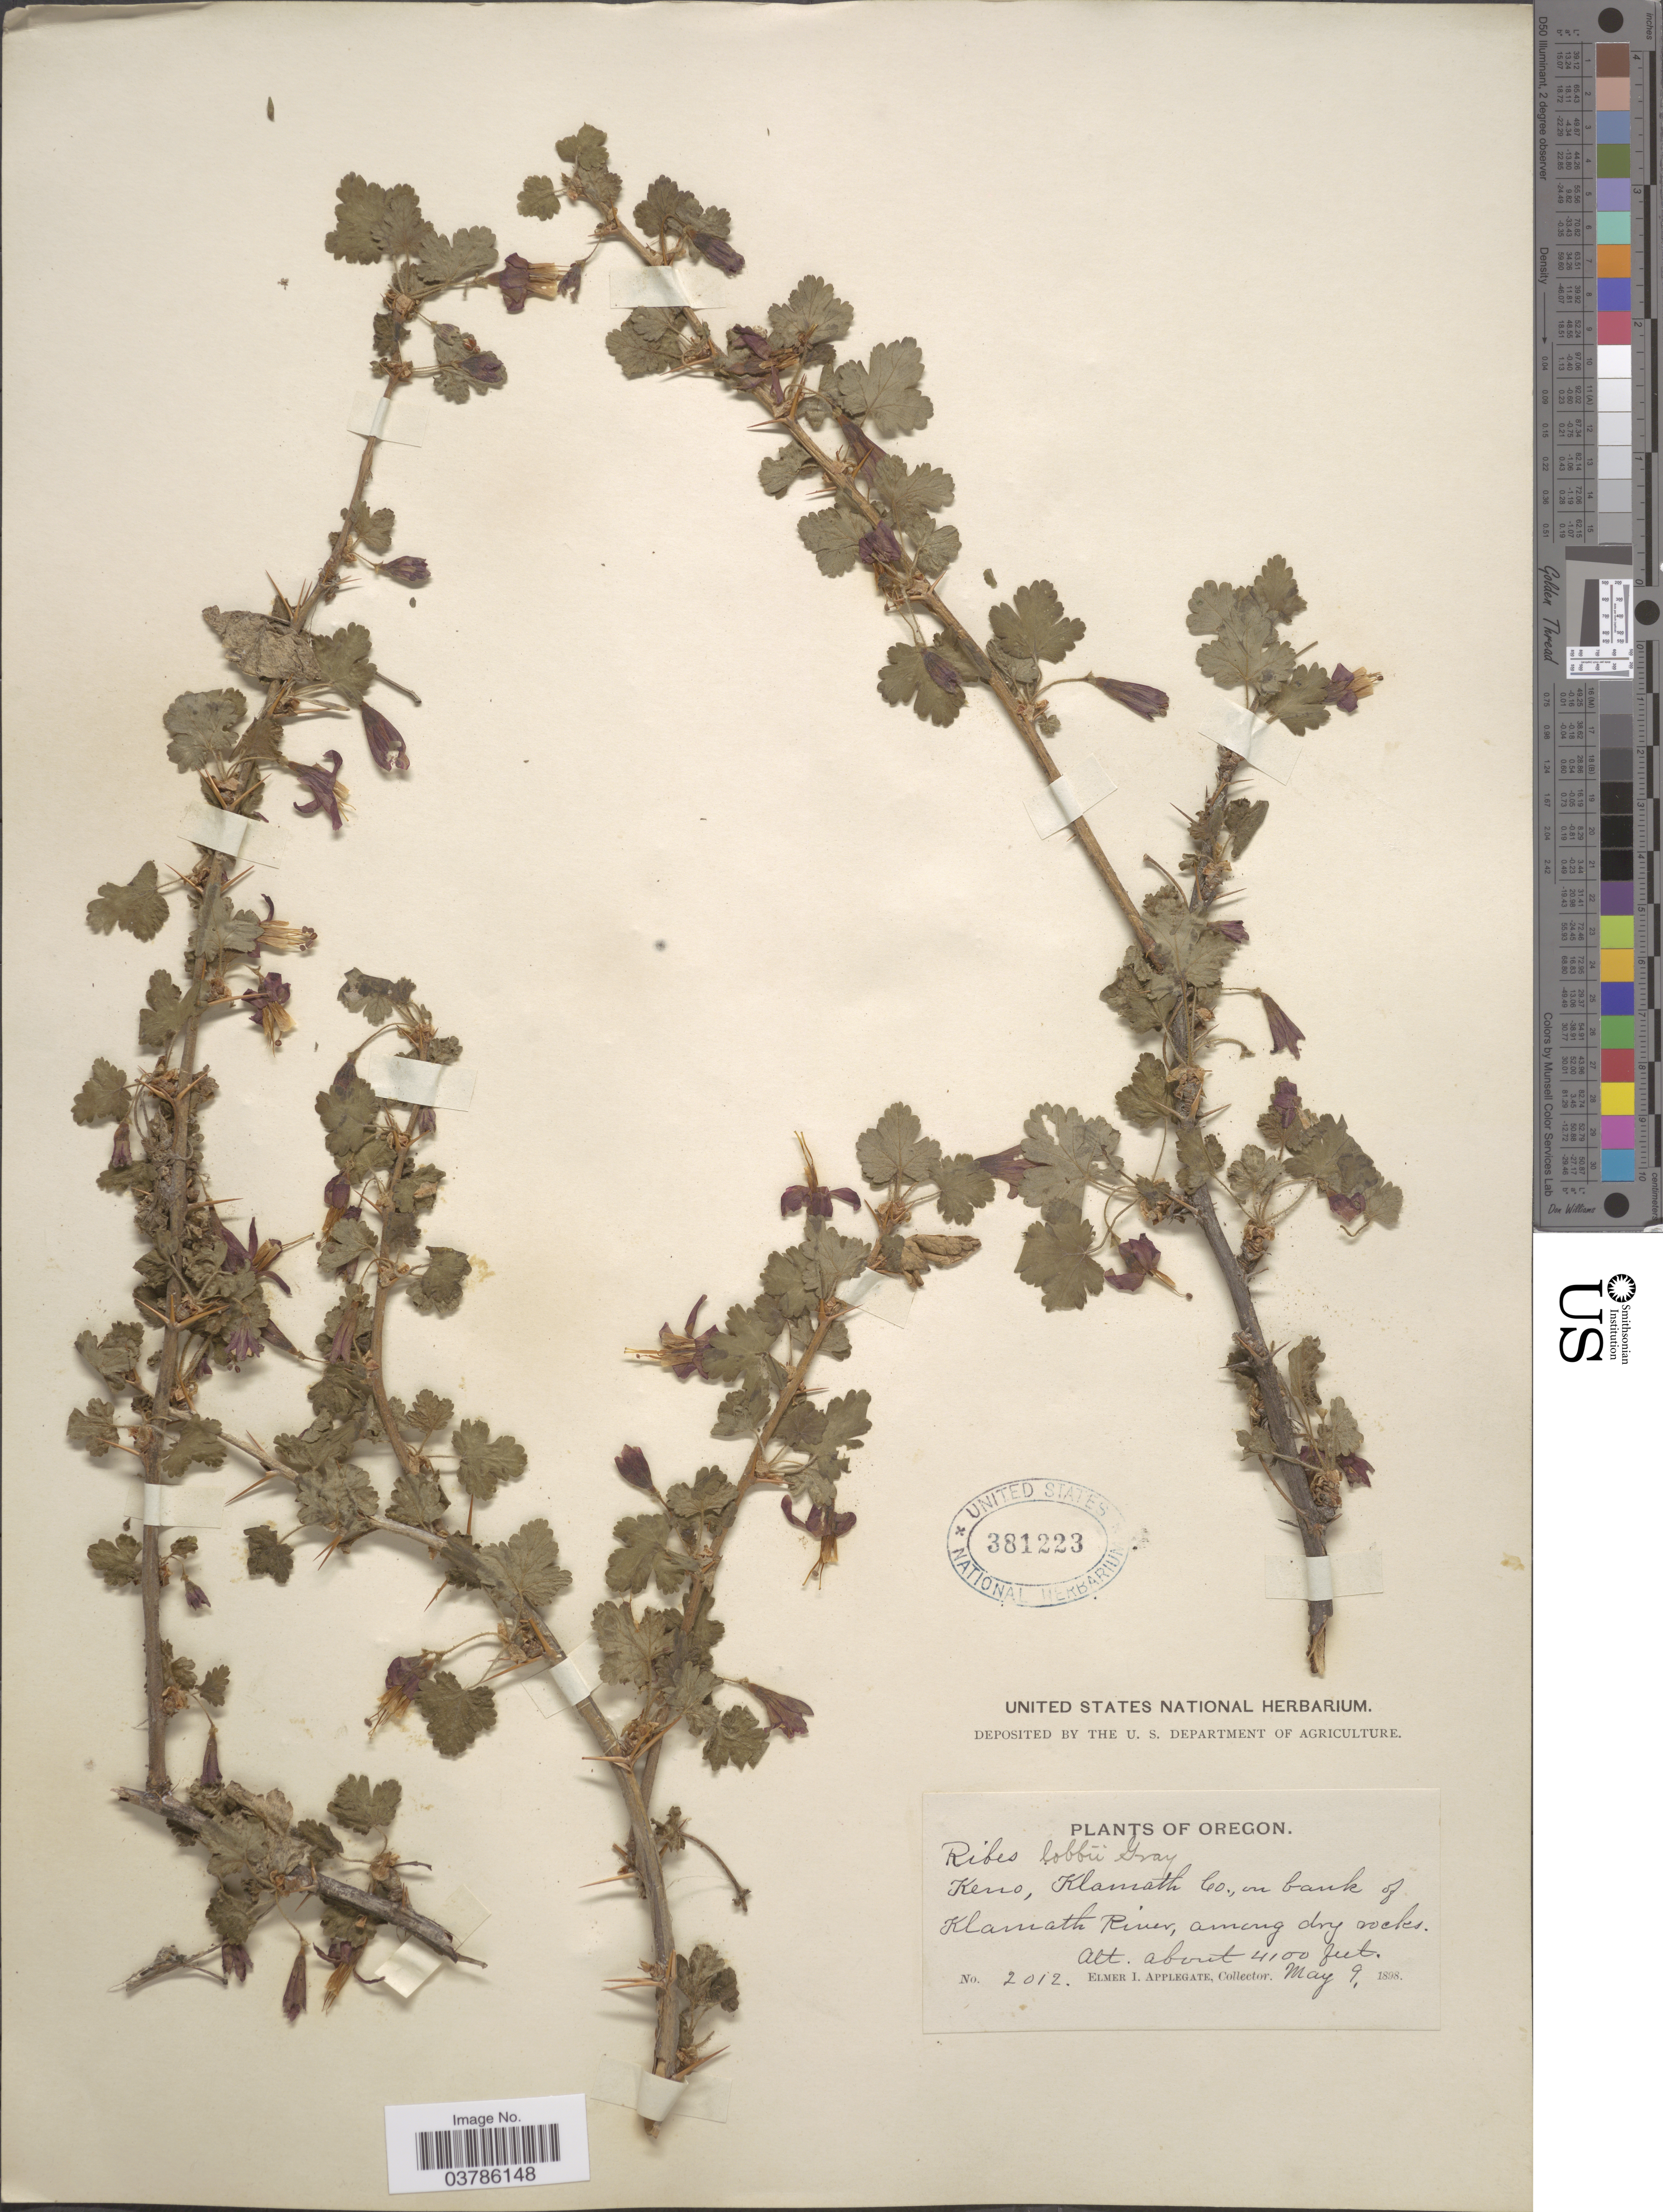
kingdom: Plantae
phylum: Tracheophyta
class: Magnoliopsida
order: Saxifragales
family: Grossulariaceae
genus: Ribes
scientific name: Ribes lobbii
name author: A. Gray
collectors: E. I. Applegate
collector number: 2012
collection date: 1898-05-09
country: United States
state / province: Oregon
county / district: Klamath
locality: Keno, Klamath Co., on bank of Klamath River, among dry rocks.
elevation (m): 1250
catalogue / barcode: US 381223